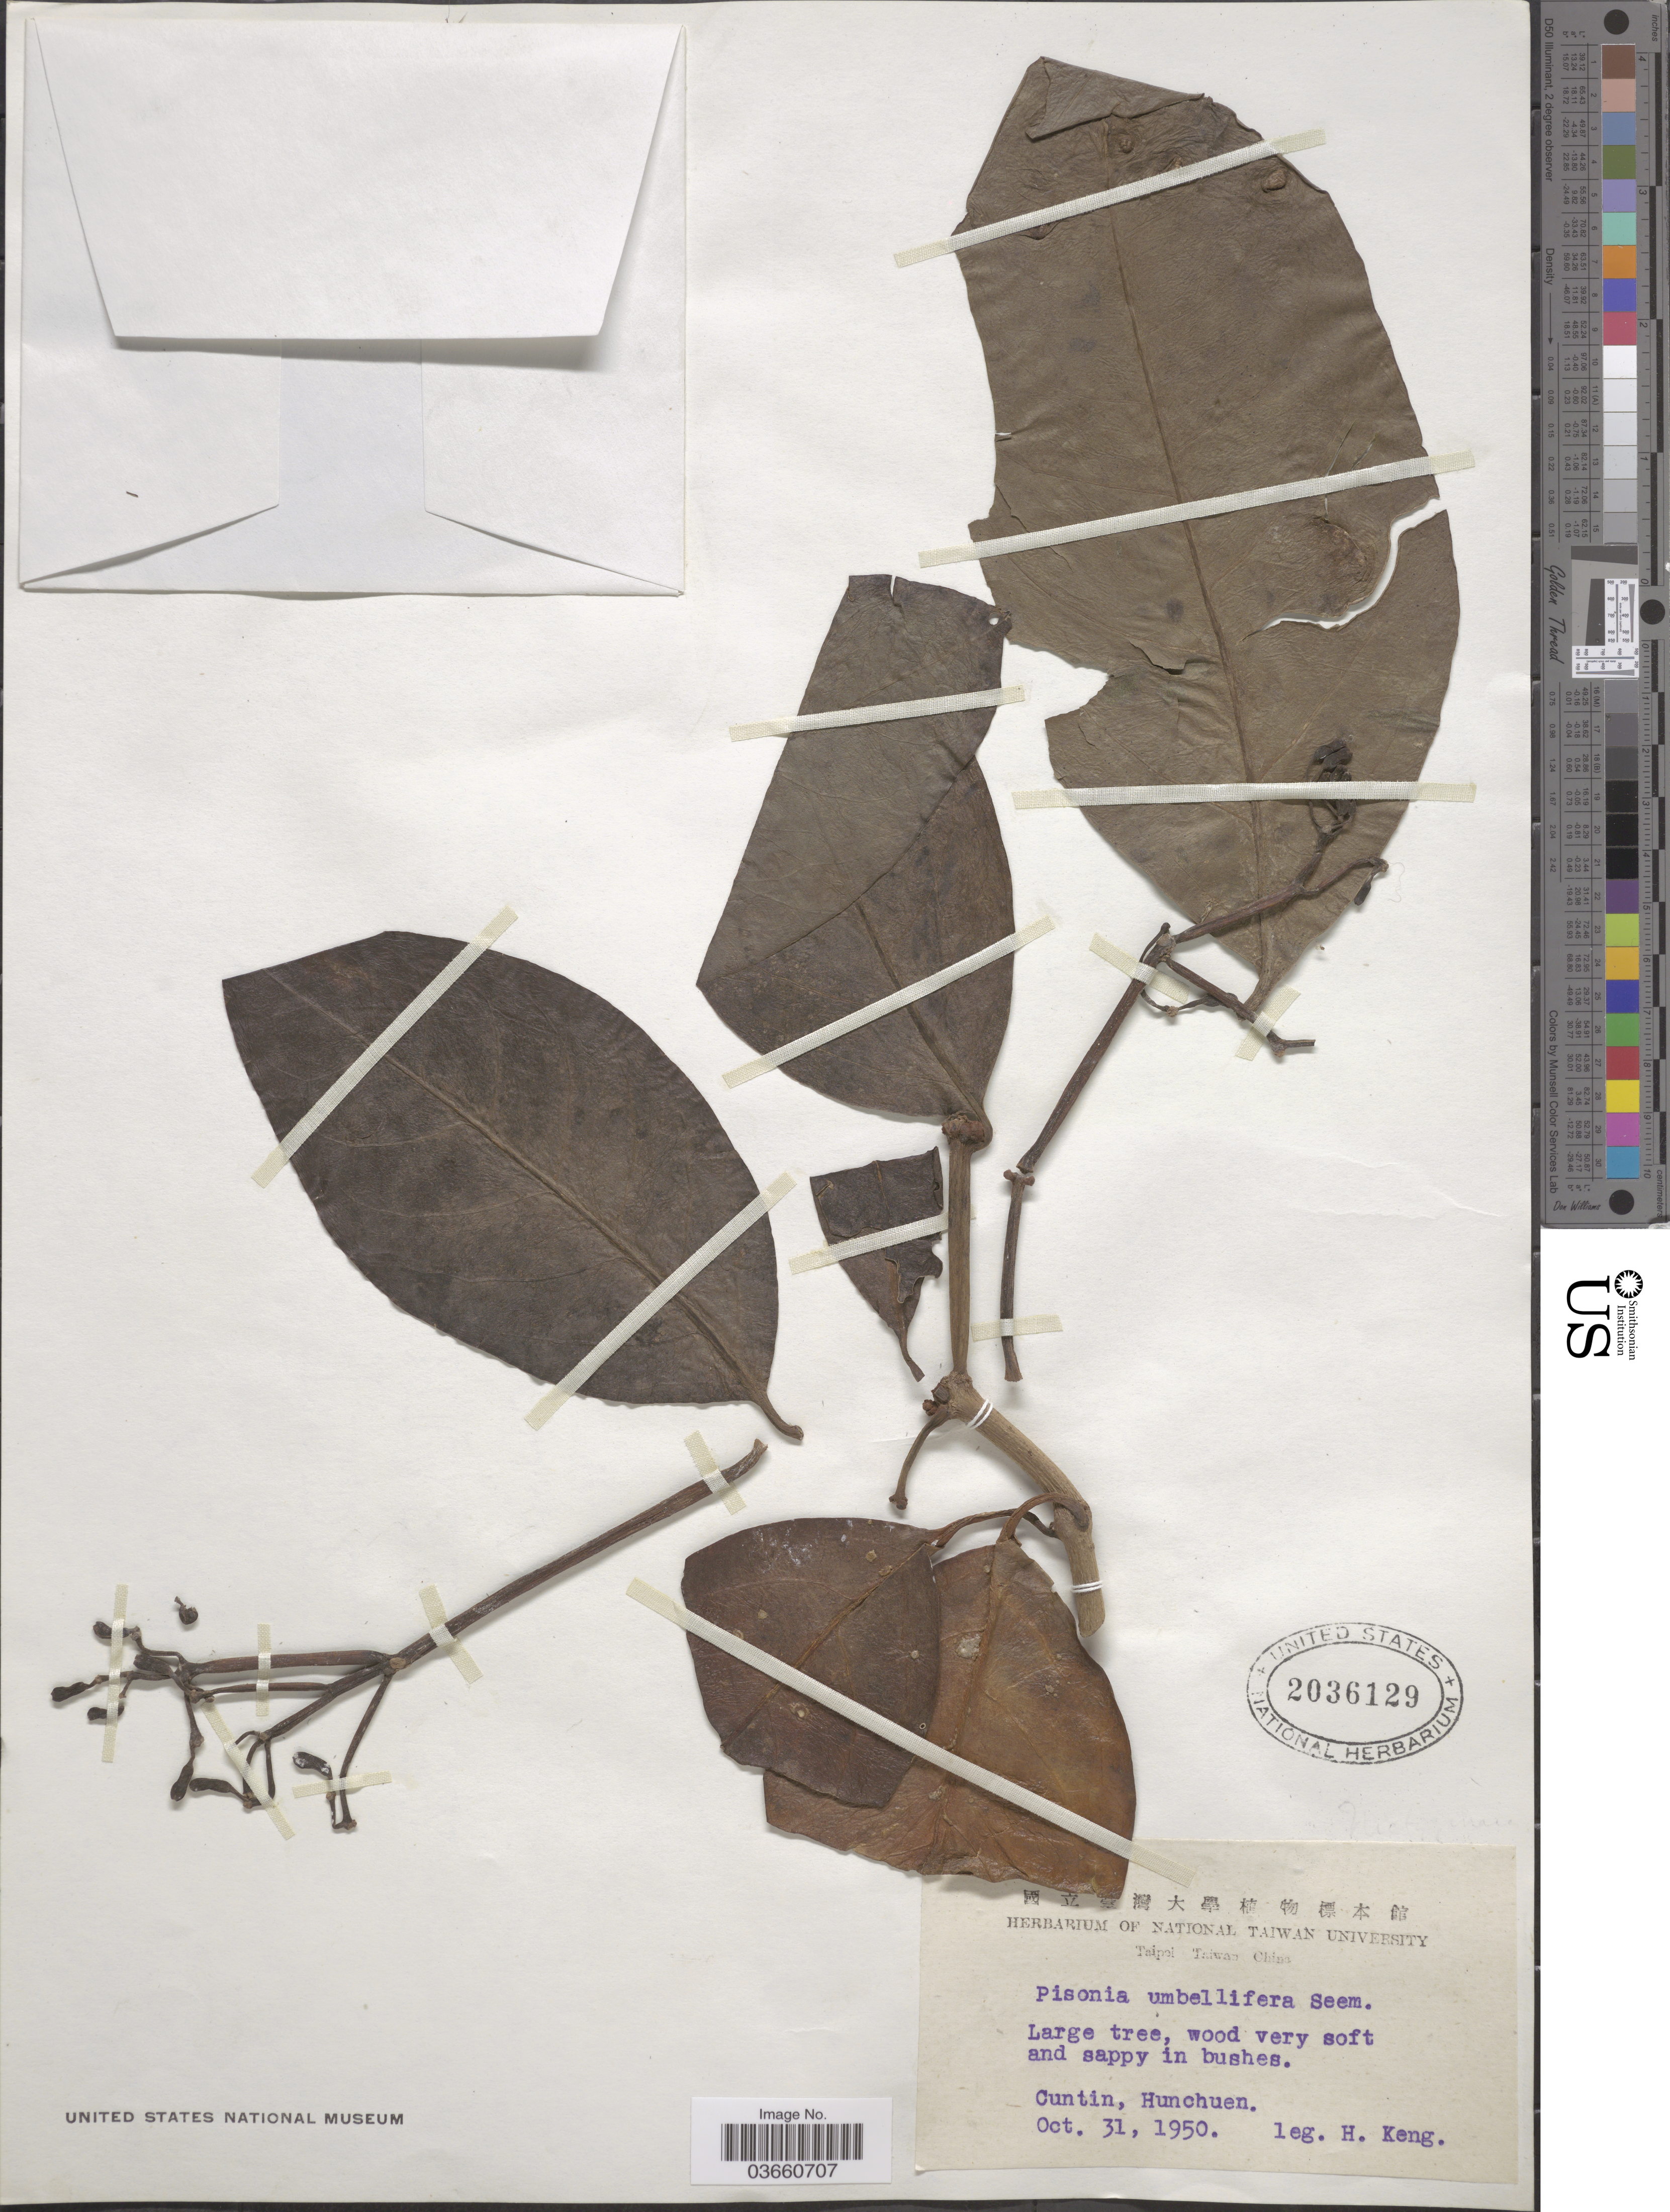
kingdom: Plantae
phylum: Tracheophyta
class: Magnoliopsida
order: Caryophyllales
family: Nyctaginaceae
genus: Pisonia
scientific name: Pisonia umbellifera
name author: (J.R. Forst. & G. Forst.) Seem.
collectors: H. Keng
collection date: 1950-10-31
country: Taiwan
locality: Cuntin, Hunchuen.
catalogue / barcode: US 2036129